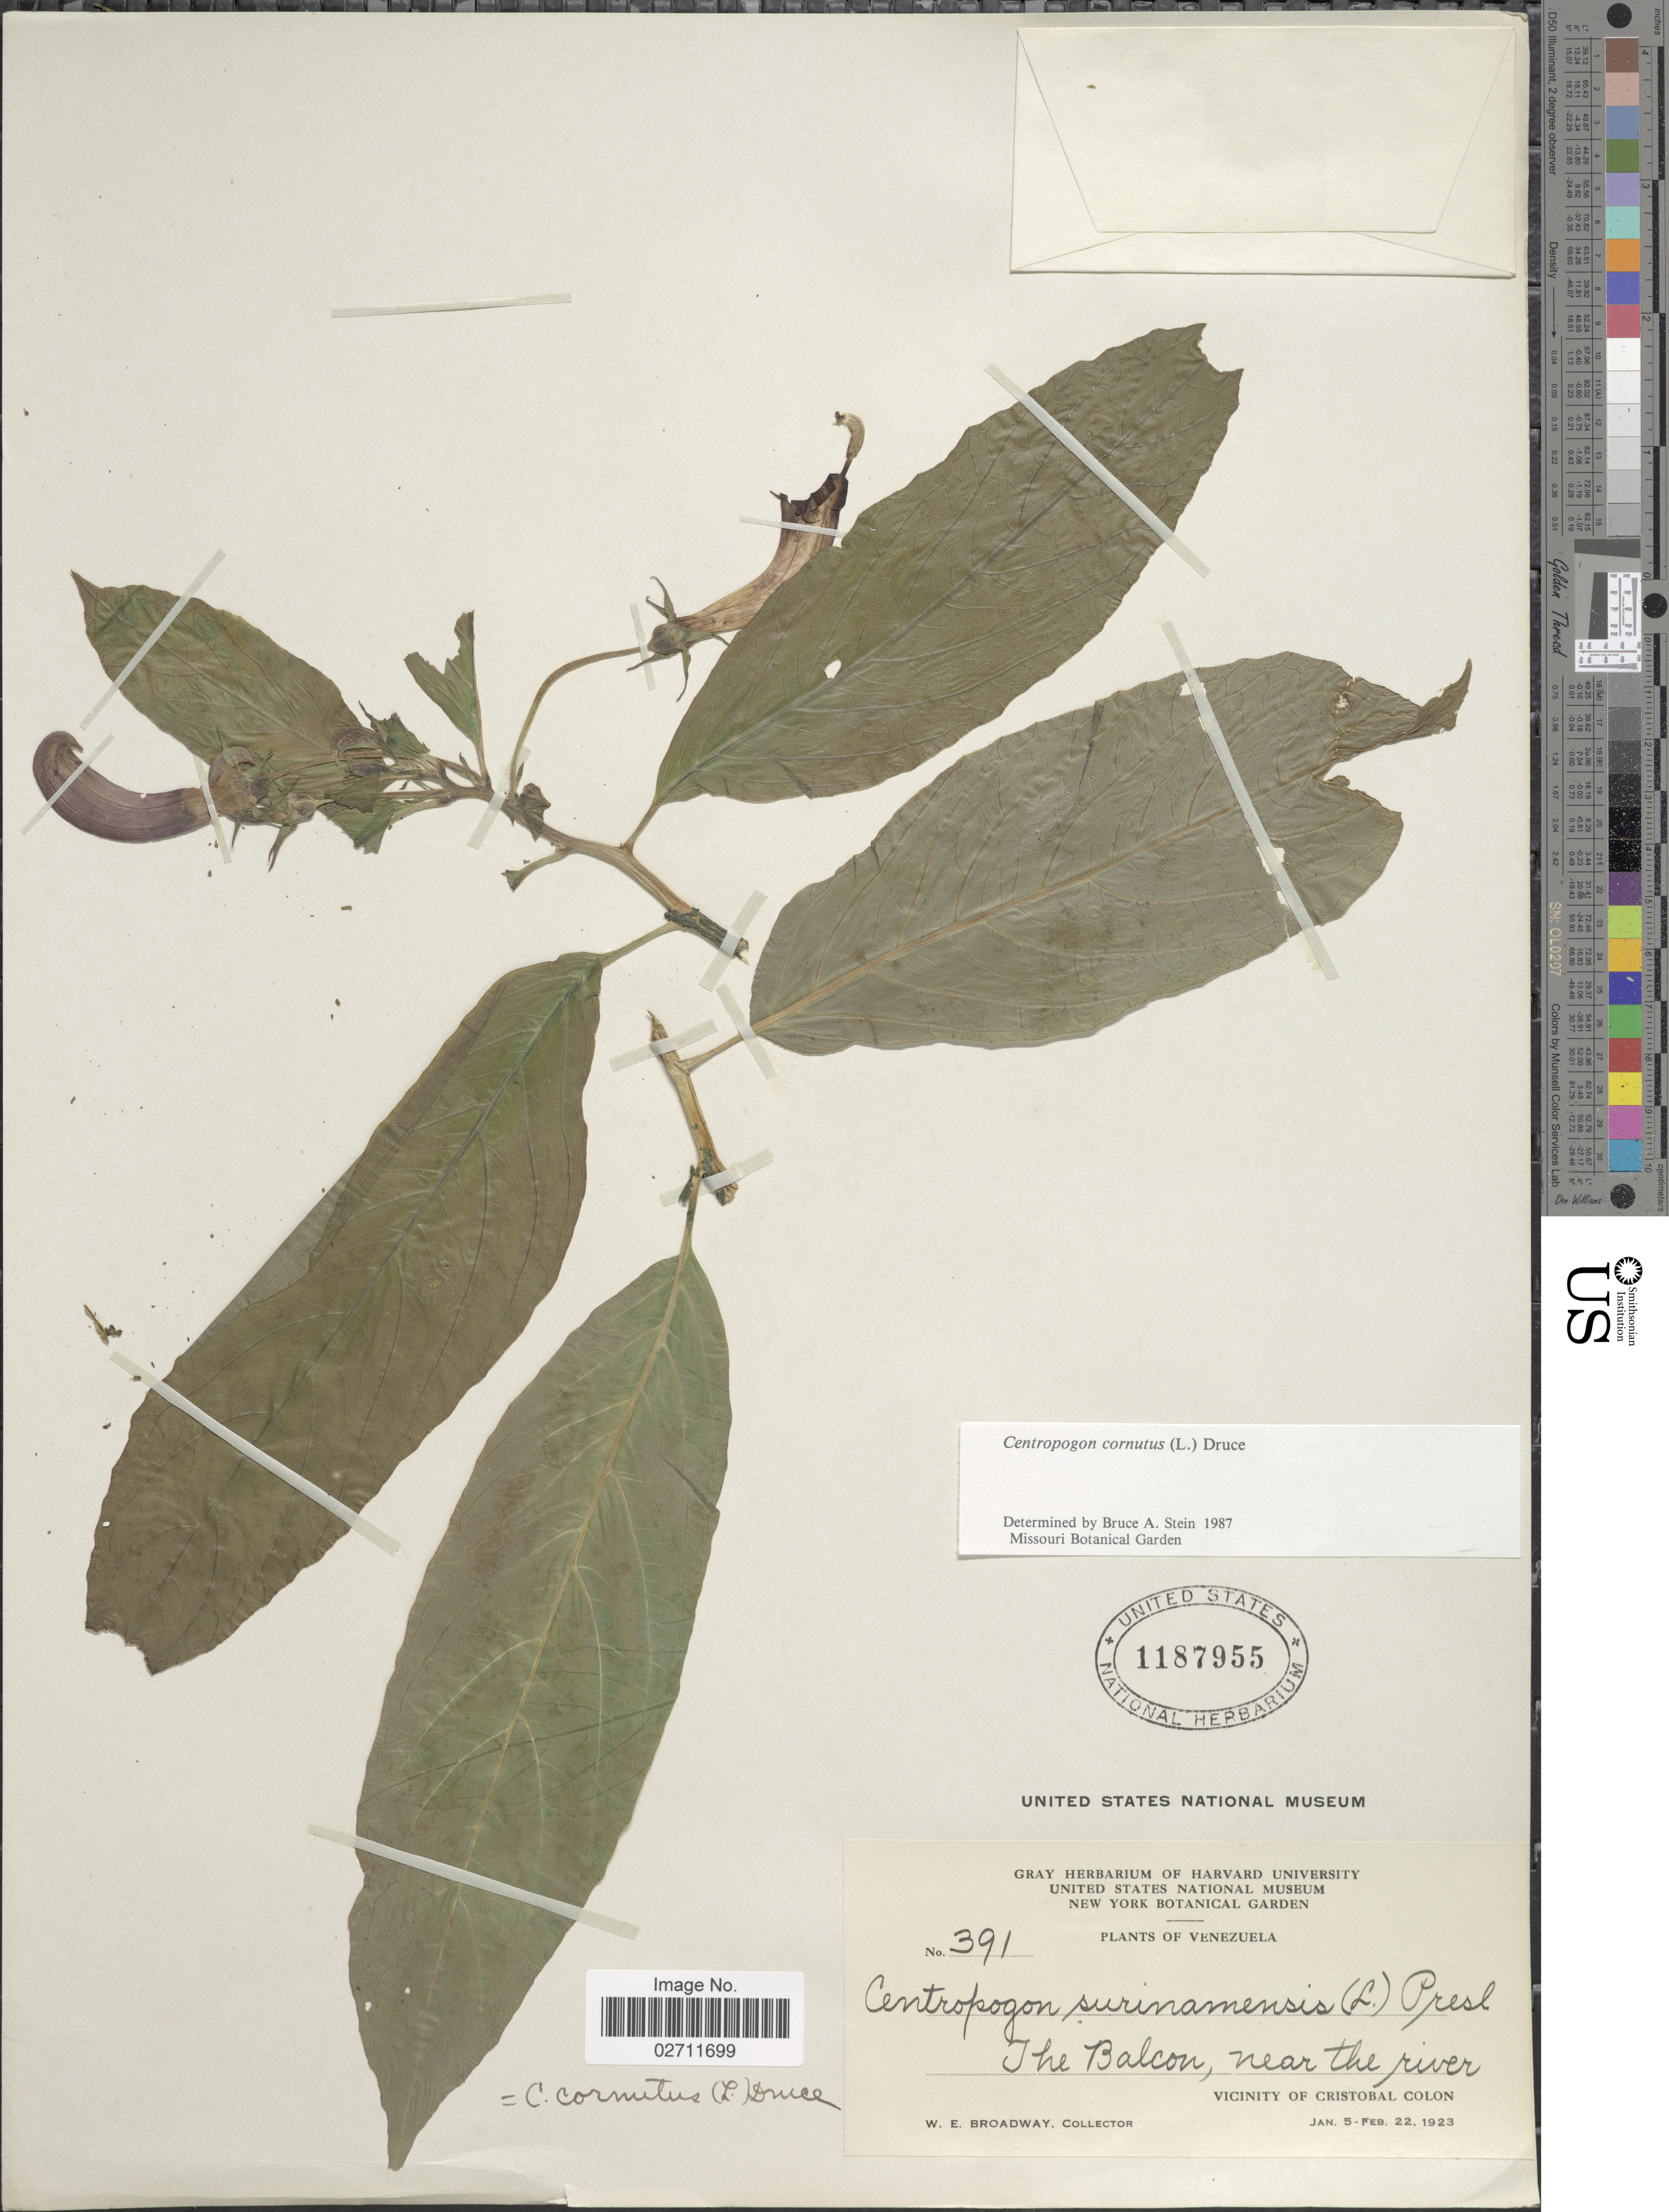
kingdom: Plantae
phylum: Tracheophyta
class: Magnoliopsida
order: Asterales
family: Campanulaceae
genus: Centropogon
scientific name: Centropogon cornutus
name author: (L.) Druce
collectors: W. E. Broadway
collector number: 391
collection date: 1923-01-05/1923-02-22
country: Venezuela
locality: The Balcon, near the river, Vicinity of Cristobal Colon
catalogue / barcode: US 1187955